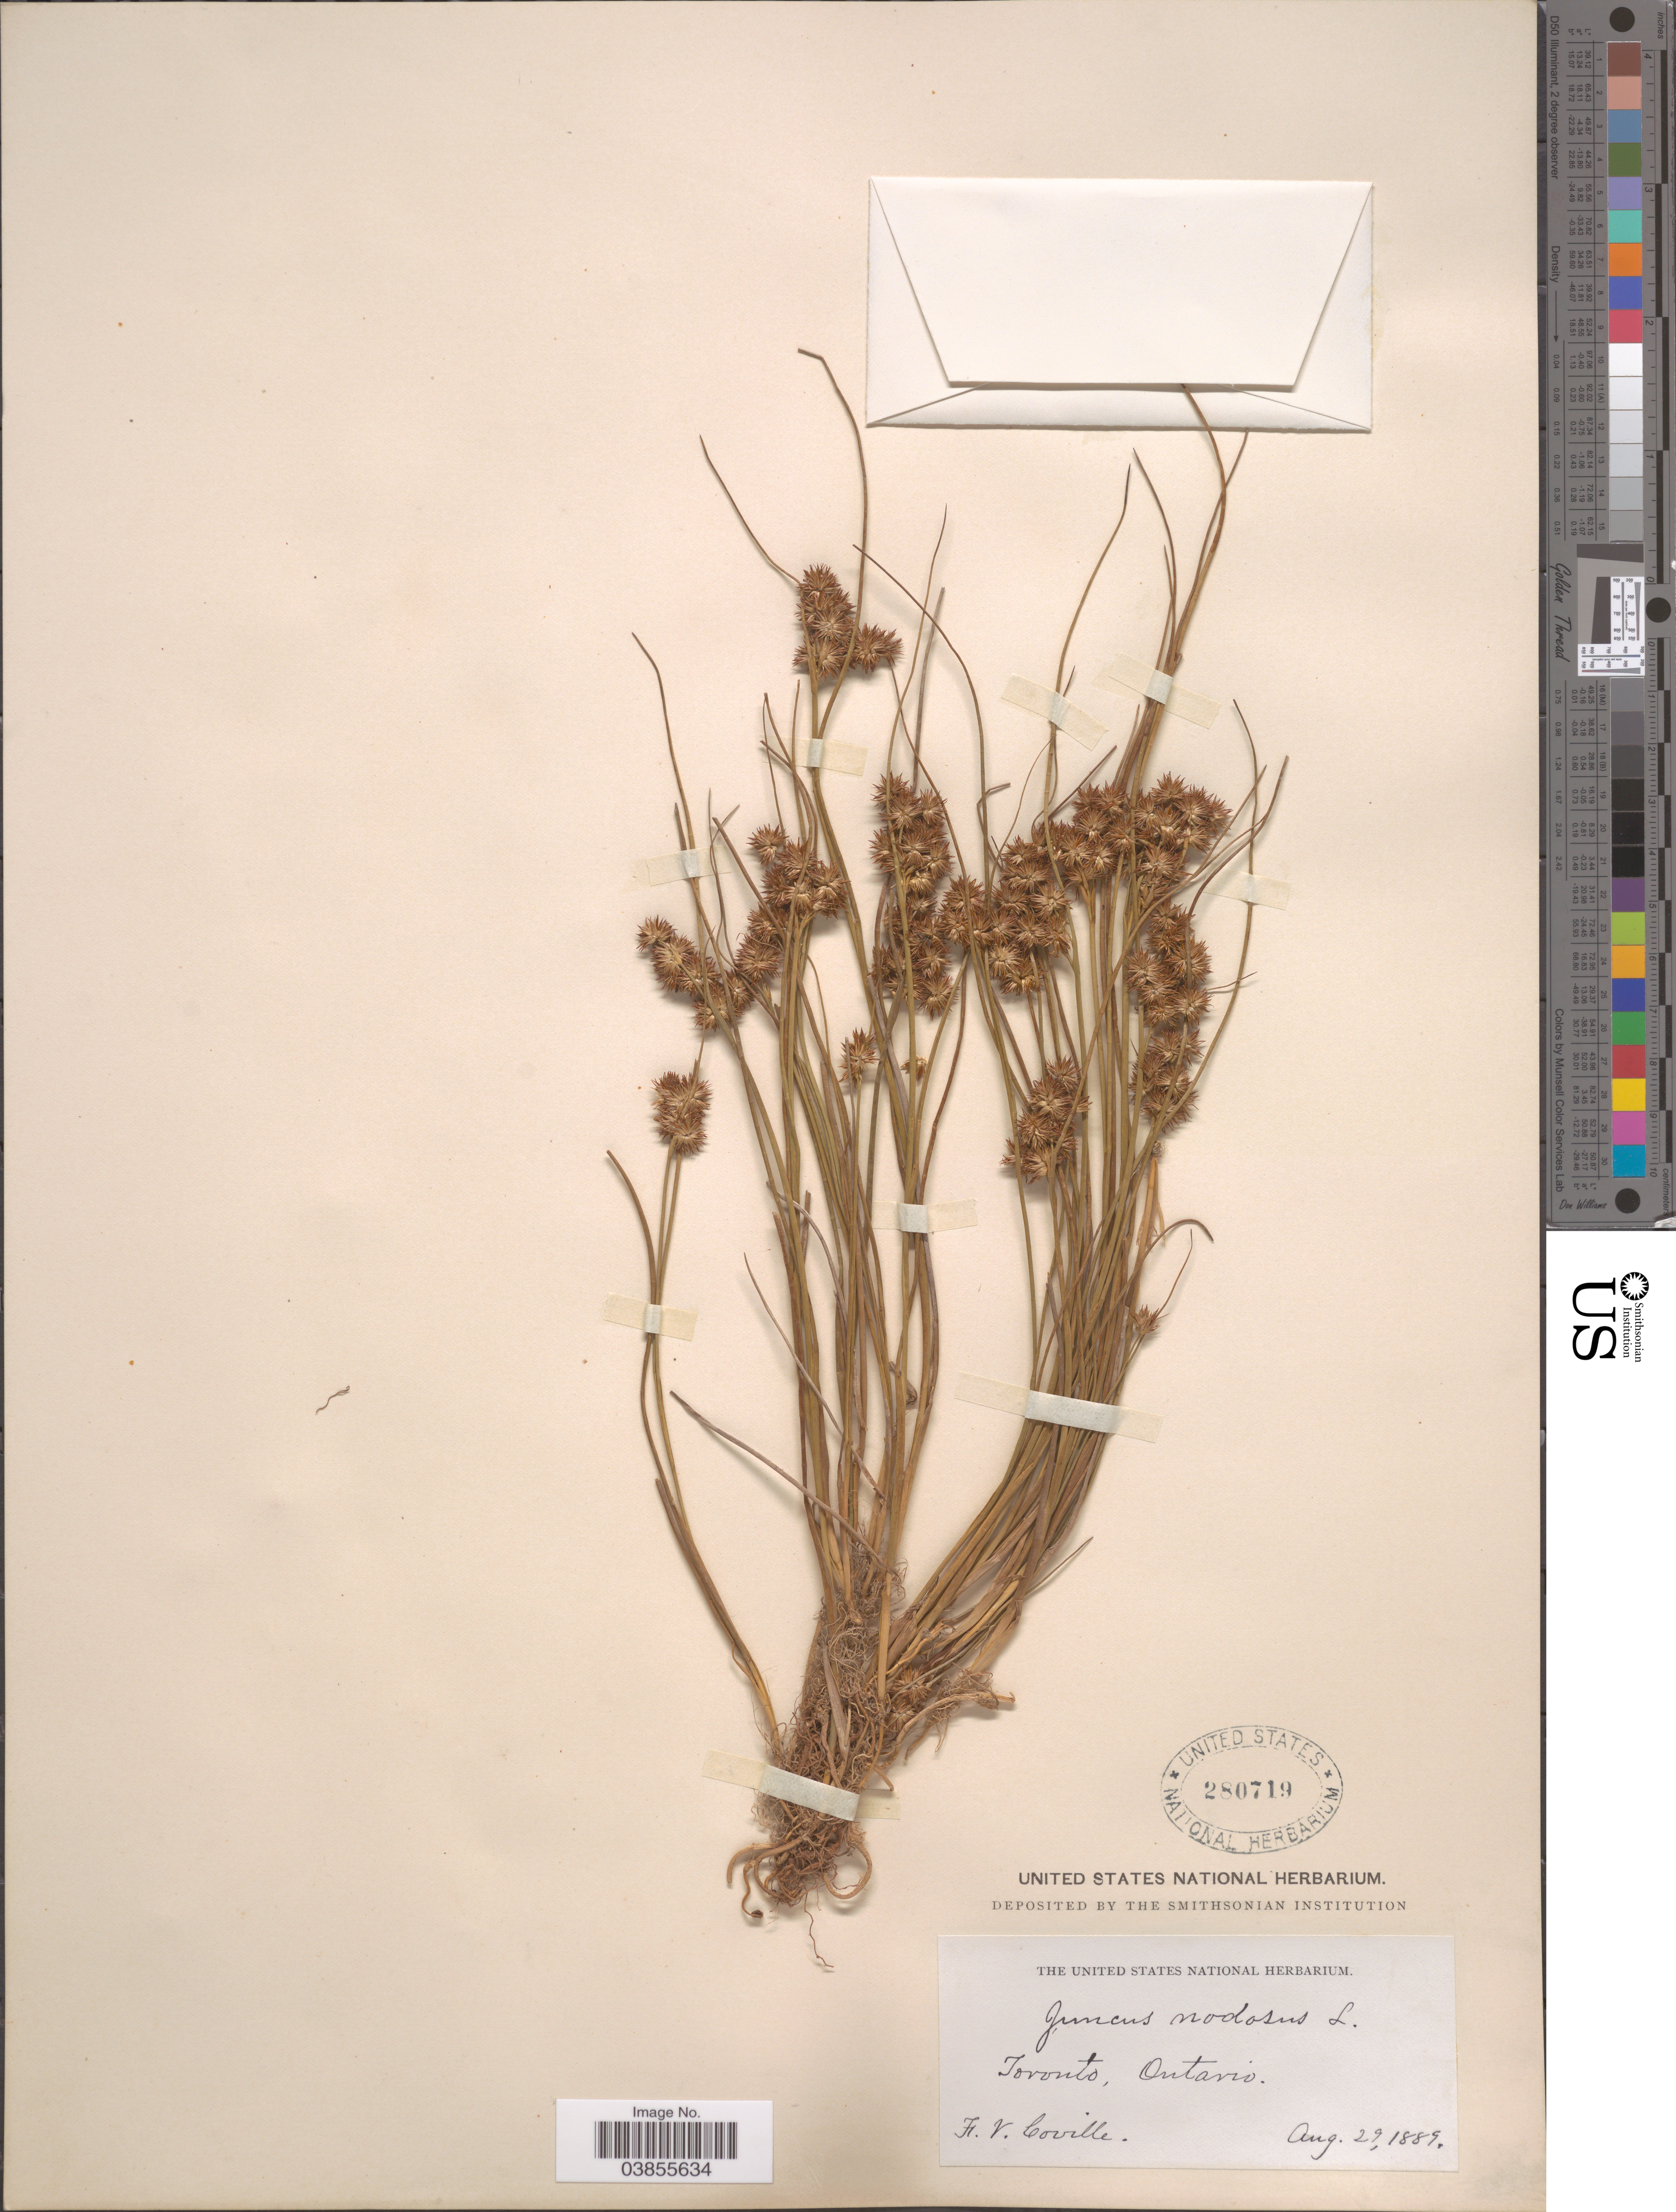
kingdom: Plantae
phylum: Tracheophyta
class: Liliopsida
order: Poales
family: Juncaceae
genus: Juncus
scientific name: Juncus nodosus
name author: L.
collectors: F. V. Coville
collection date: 1889-08-29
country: Canada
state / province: Ontario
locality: Toronto.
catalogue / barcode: US 280719